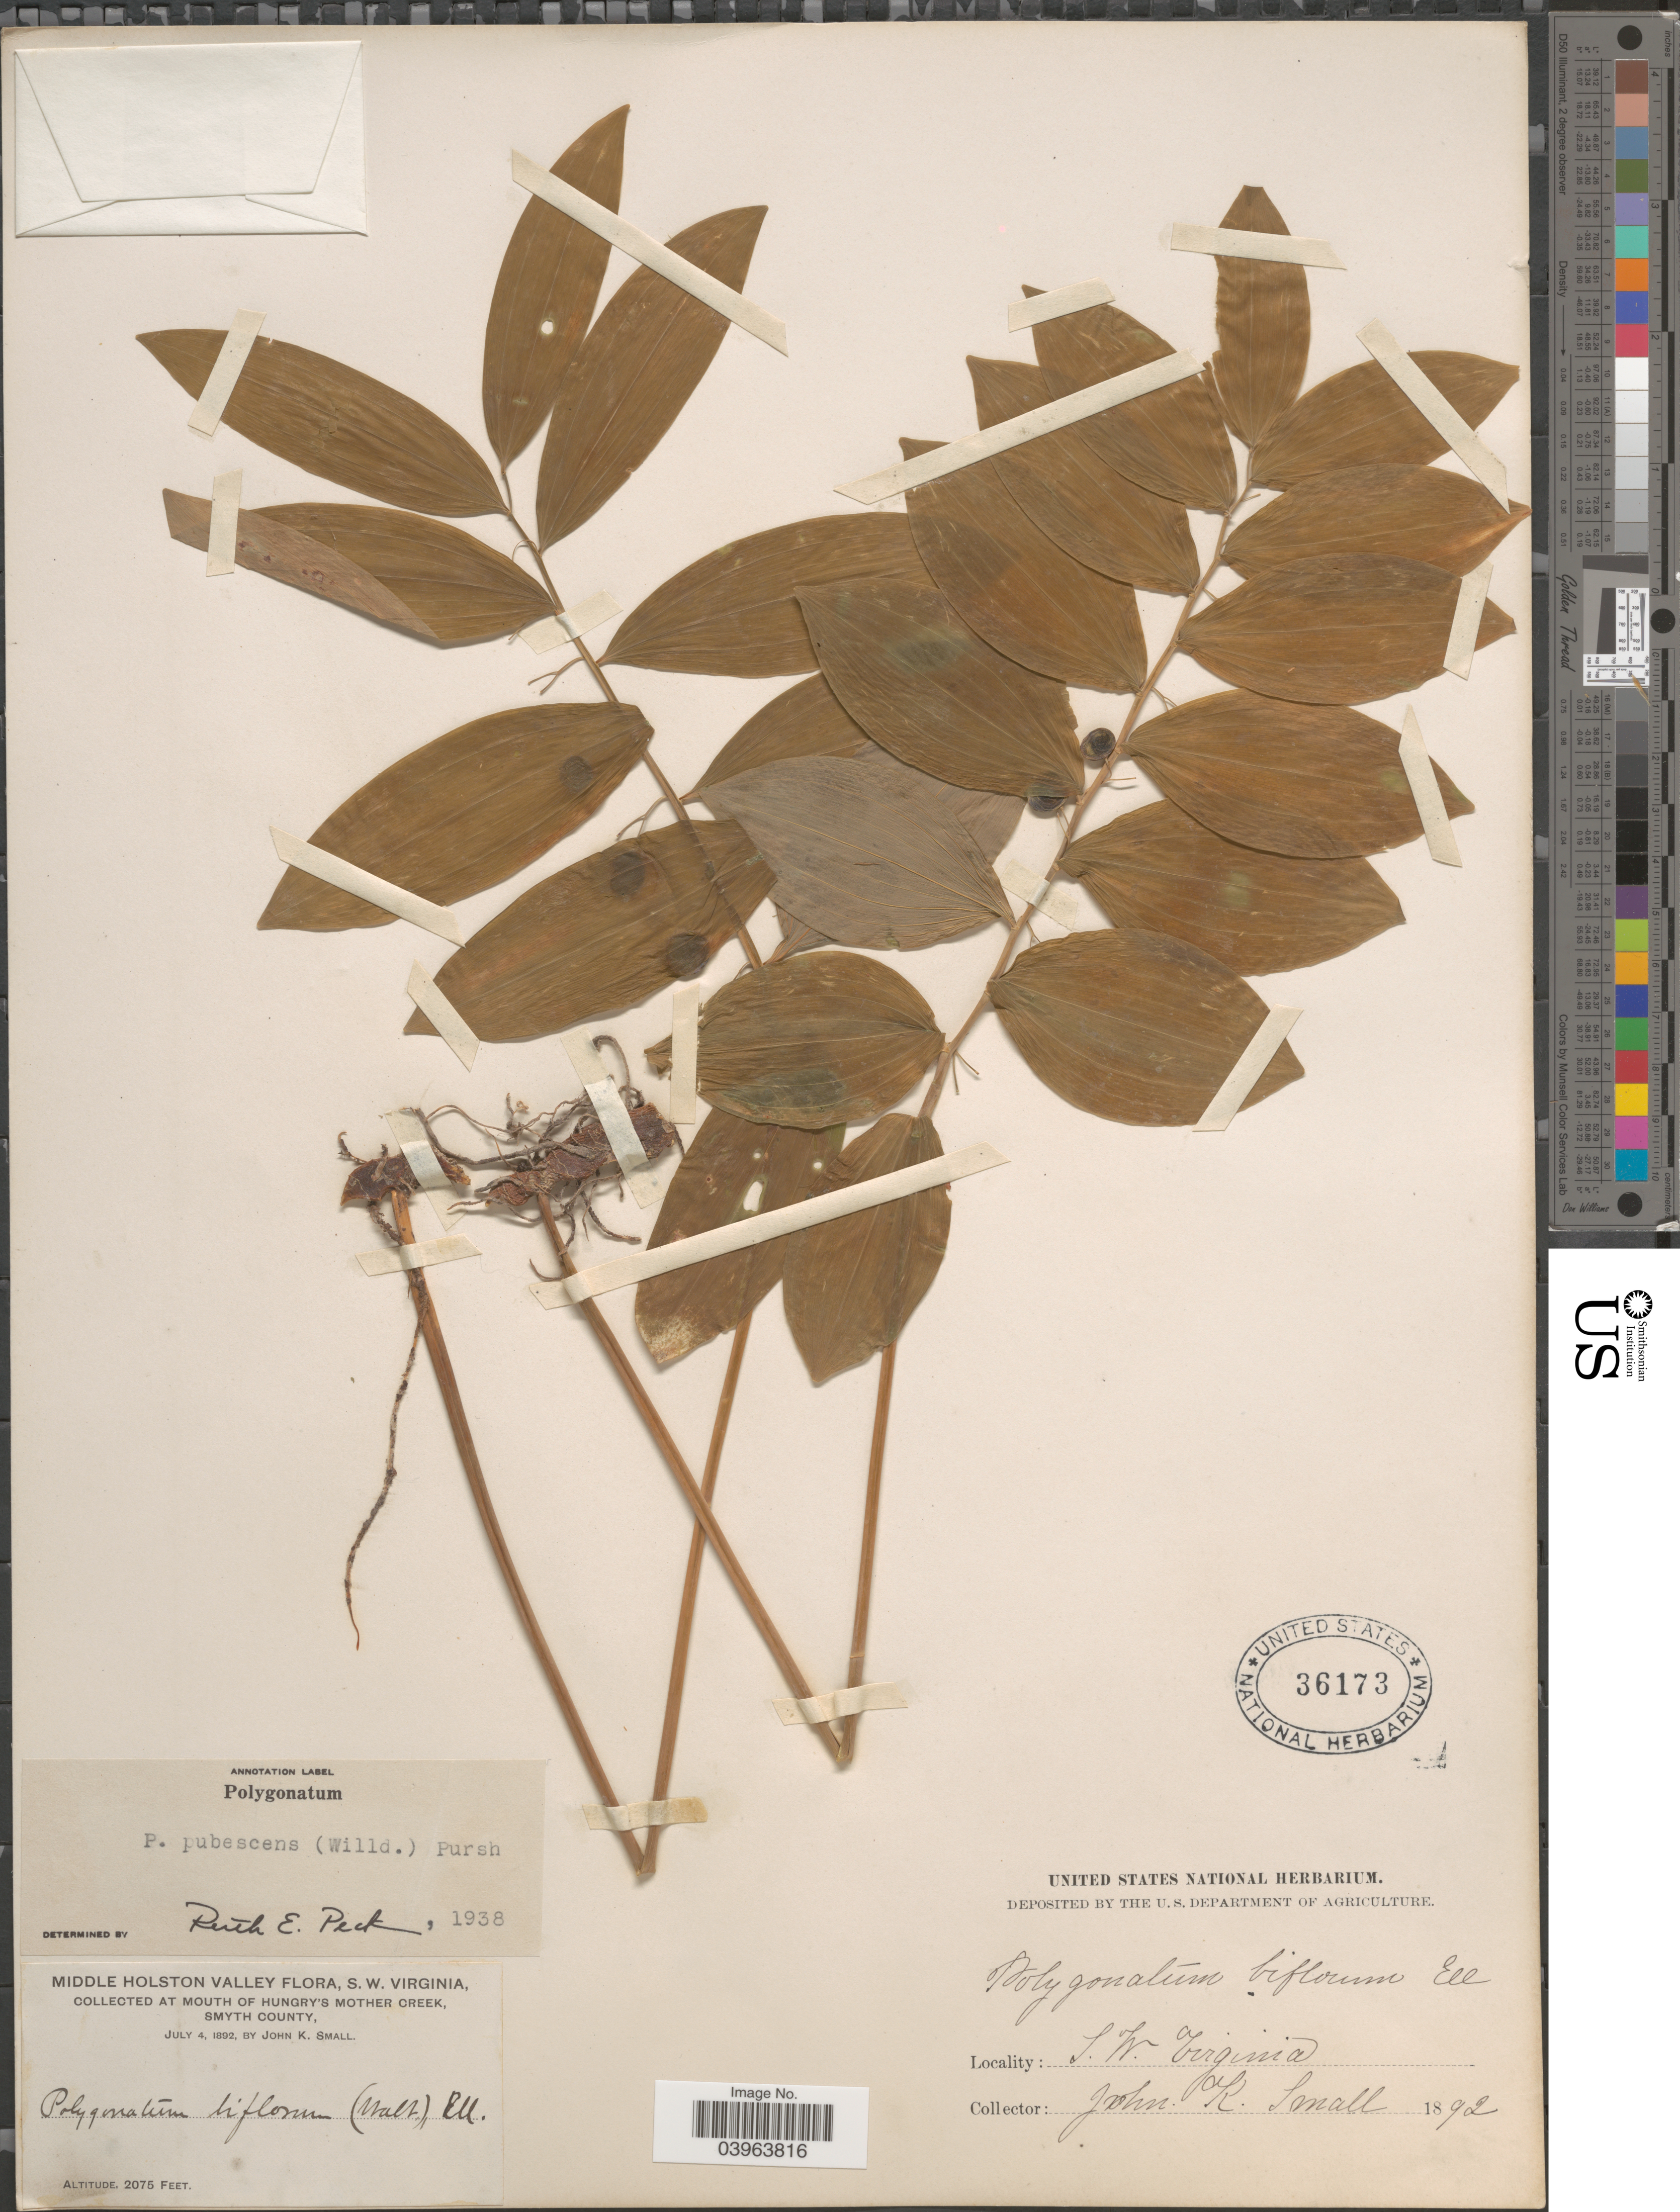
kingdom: Plantae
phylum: Tracheophyta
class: Liliopsida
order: Asparagales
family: Asparagaceae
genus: Polygonatum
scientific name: Polygonatum pubescens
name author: (Willd.) Pursh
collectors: J. K. Small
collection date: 1892-07-04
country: United States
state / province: Virginia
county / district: Smyth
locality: Middle Holston Valley, S. W. Virginia. At mouth of Hungry's Mother Creek, Smyth County.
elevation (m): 632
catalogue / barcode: US 36173